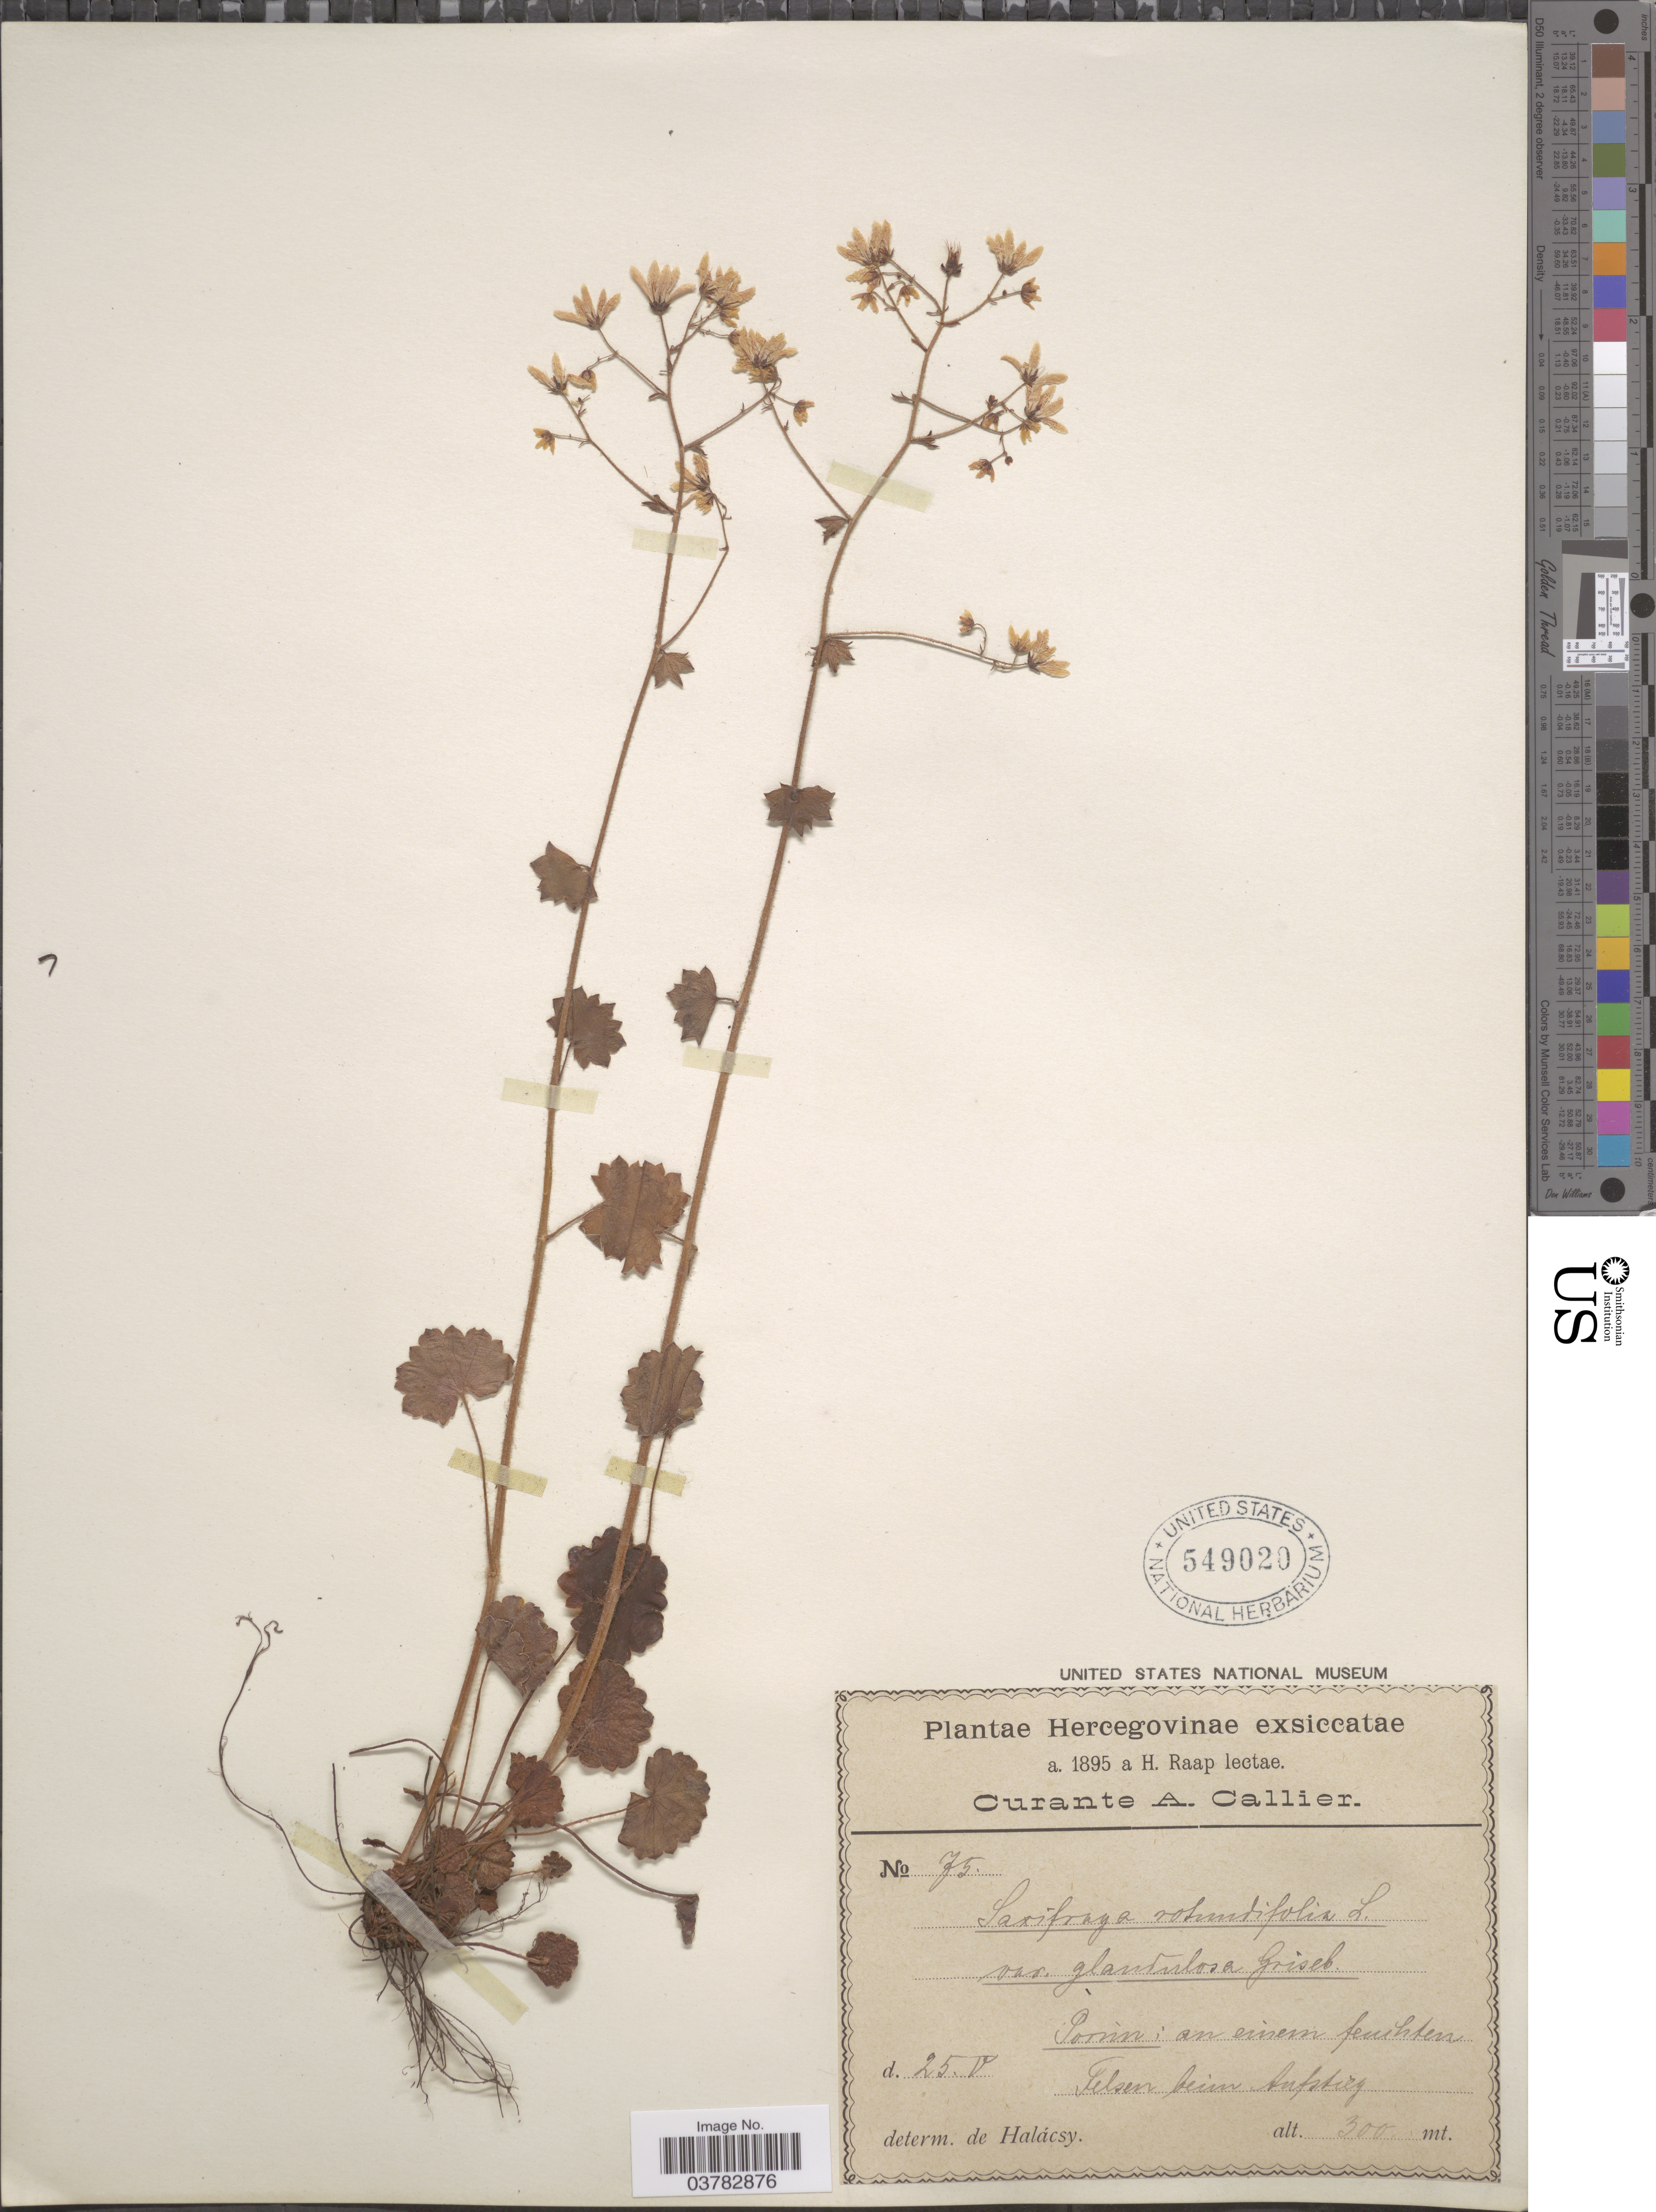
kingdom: Plantae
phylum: Tracheophyta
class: Magnoliopsida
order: Saxifragales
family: Saxifragaceae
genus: Saxifraga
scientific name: Saxifraga rotundifolia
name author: L.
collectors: C. A. Callier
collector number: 75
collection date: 1895-05-25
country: Bosnia and Herzegovina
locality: Hercegovinæ. Ponin: an einem feuchten Telsen beim Aufstieg.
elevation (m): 300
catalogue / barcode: US 549020